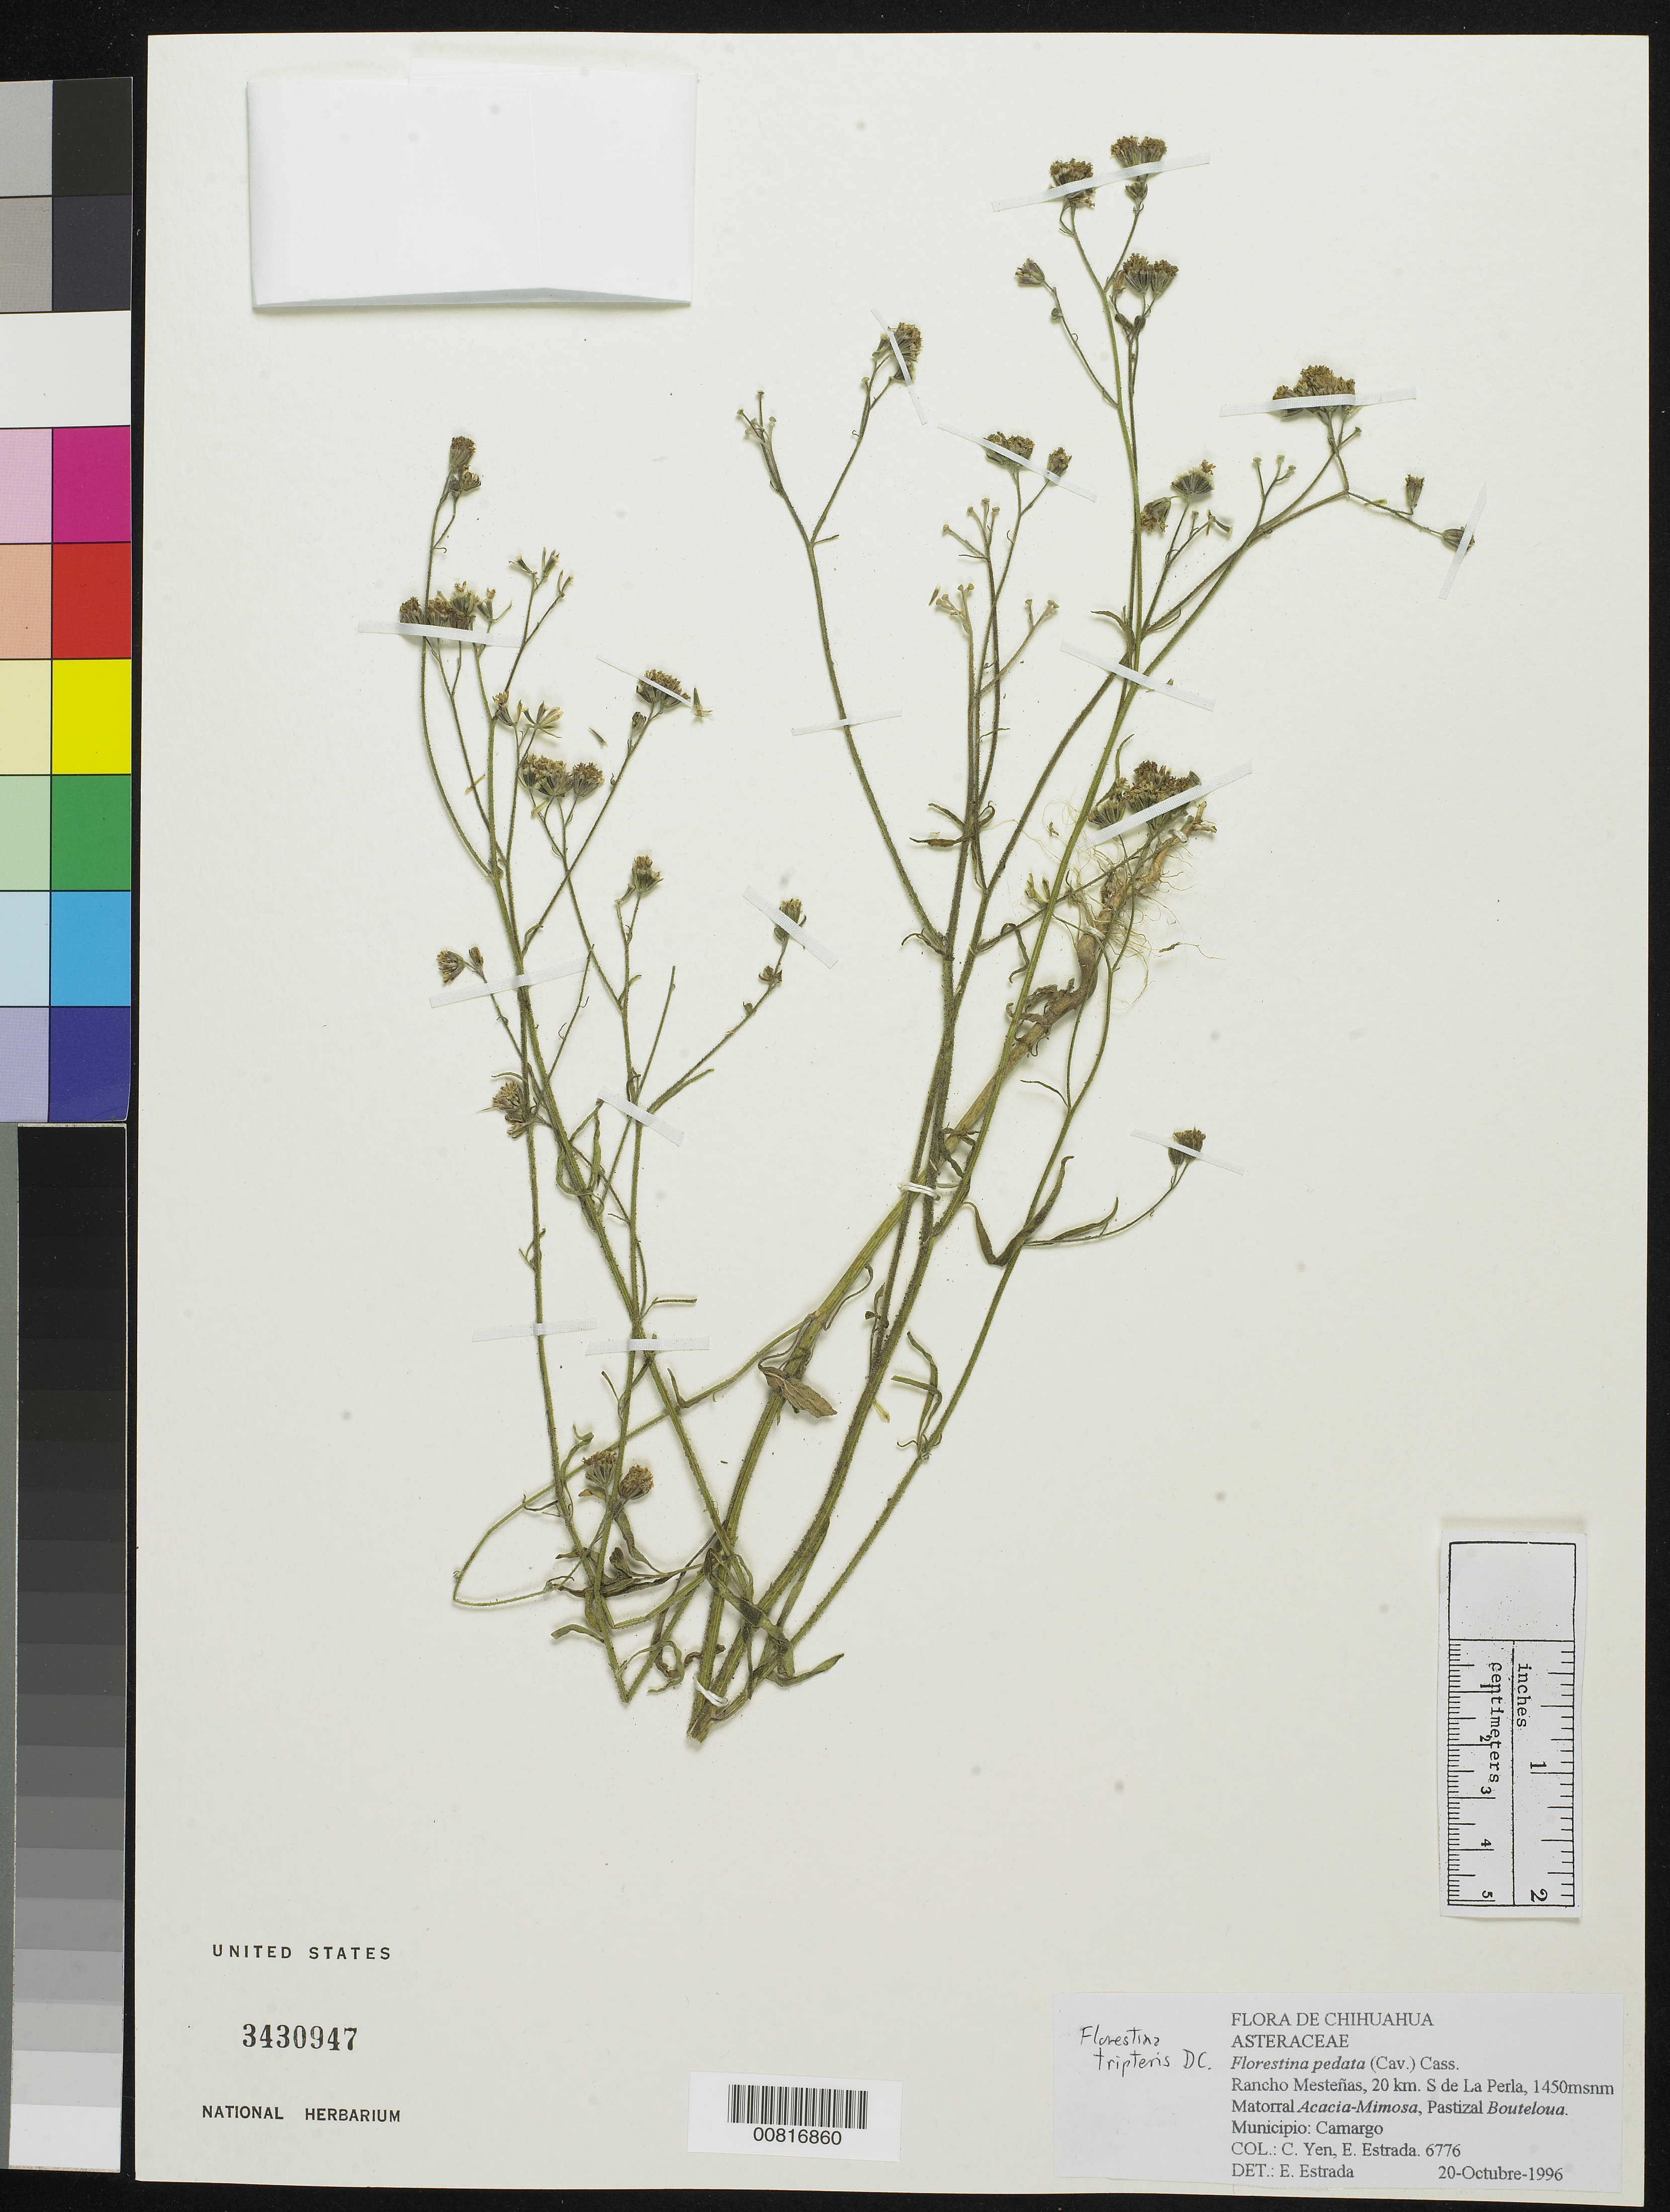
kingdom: Plantae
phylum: Tracheophyta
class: Magnoliopsida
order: Asterales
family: Asteraceae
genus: Florestina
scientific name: Florestina tripteris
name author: DC.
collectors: Y. C. Yang & E. Estrada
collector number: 6776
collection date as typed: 20 Oct 1996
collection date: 1996-10-20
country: Mexico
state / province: Chihuahua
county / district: Camargo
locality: Rancho Mesteñas, 20 km. S. de La Perla.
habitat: Matorral Acacia-Mimosa, Pastizal Bouteloua.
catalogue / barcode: US 3430947